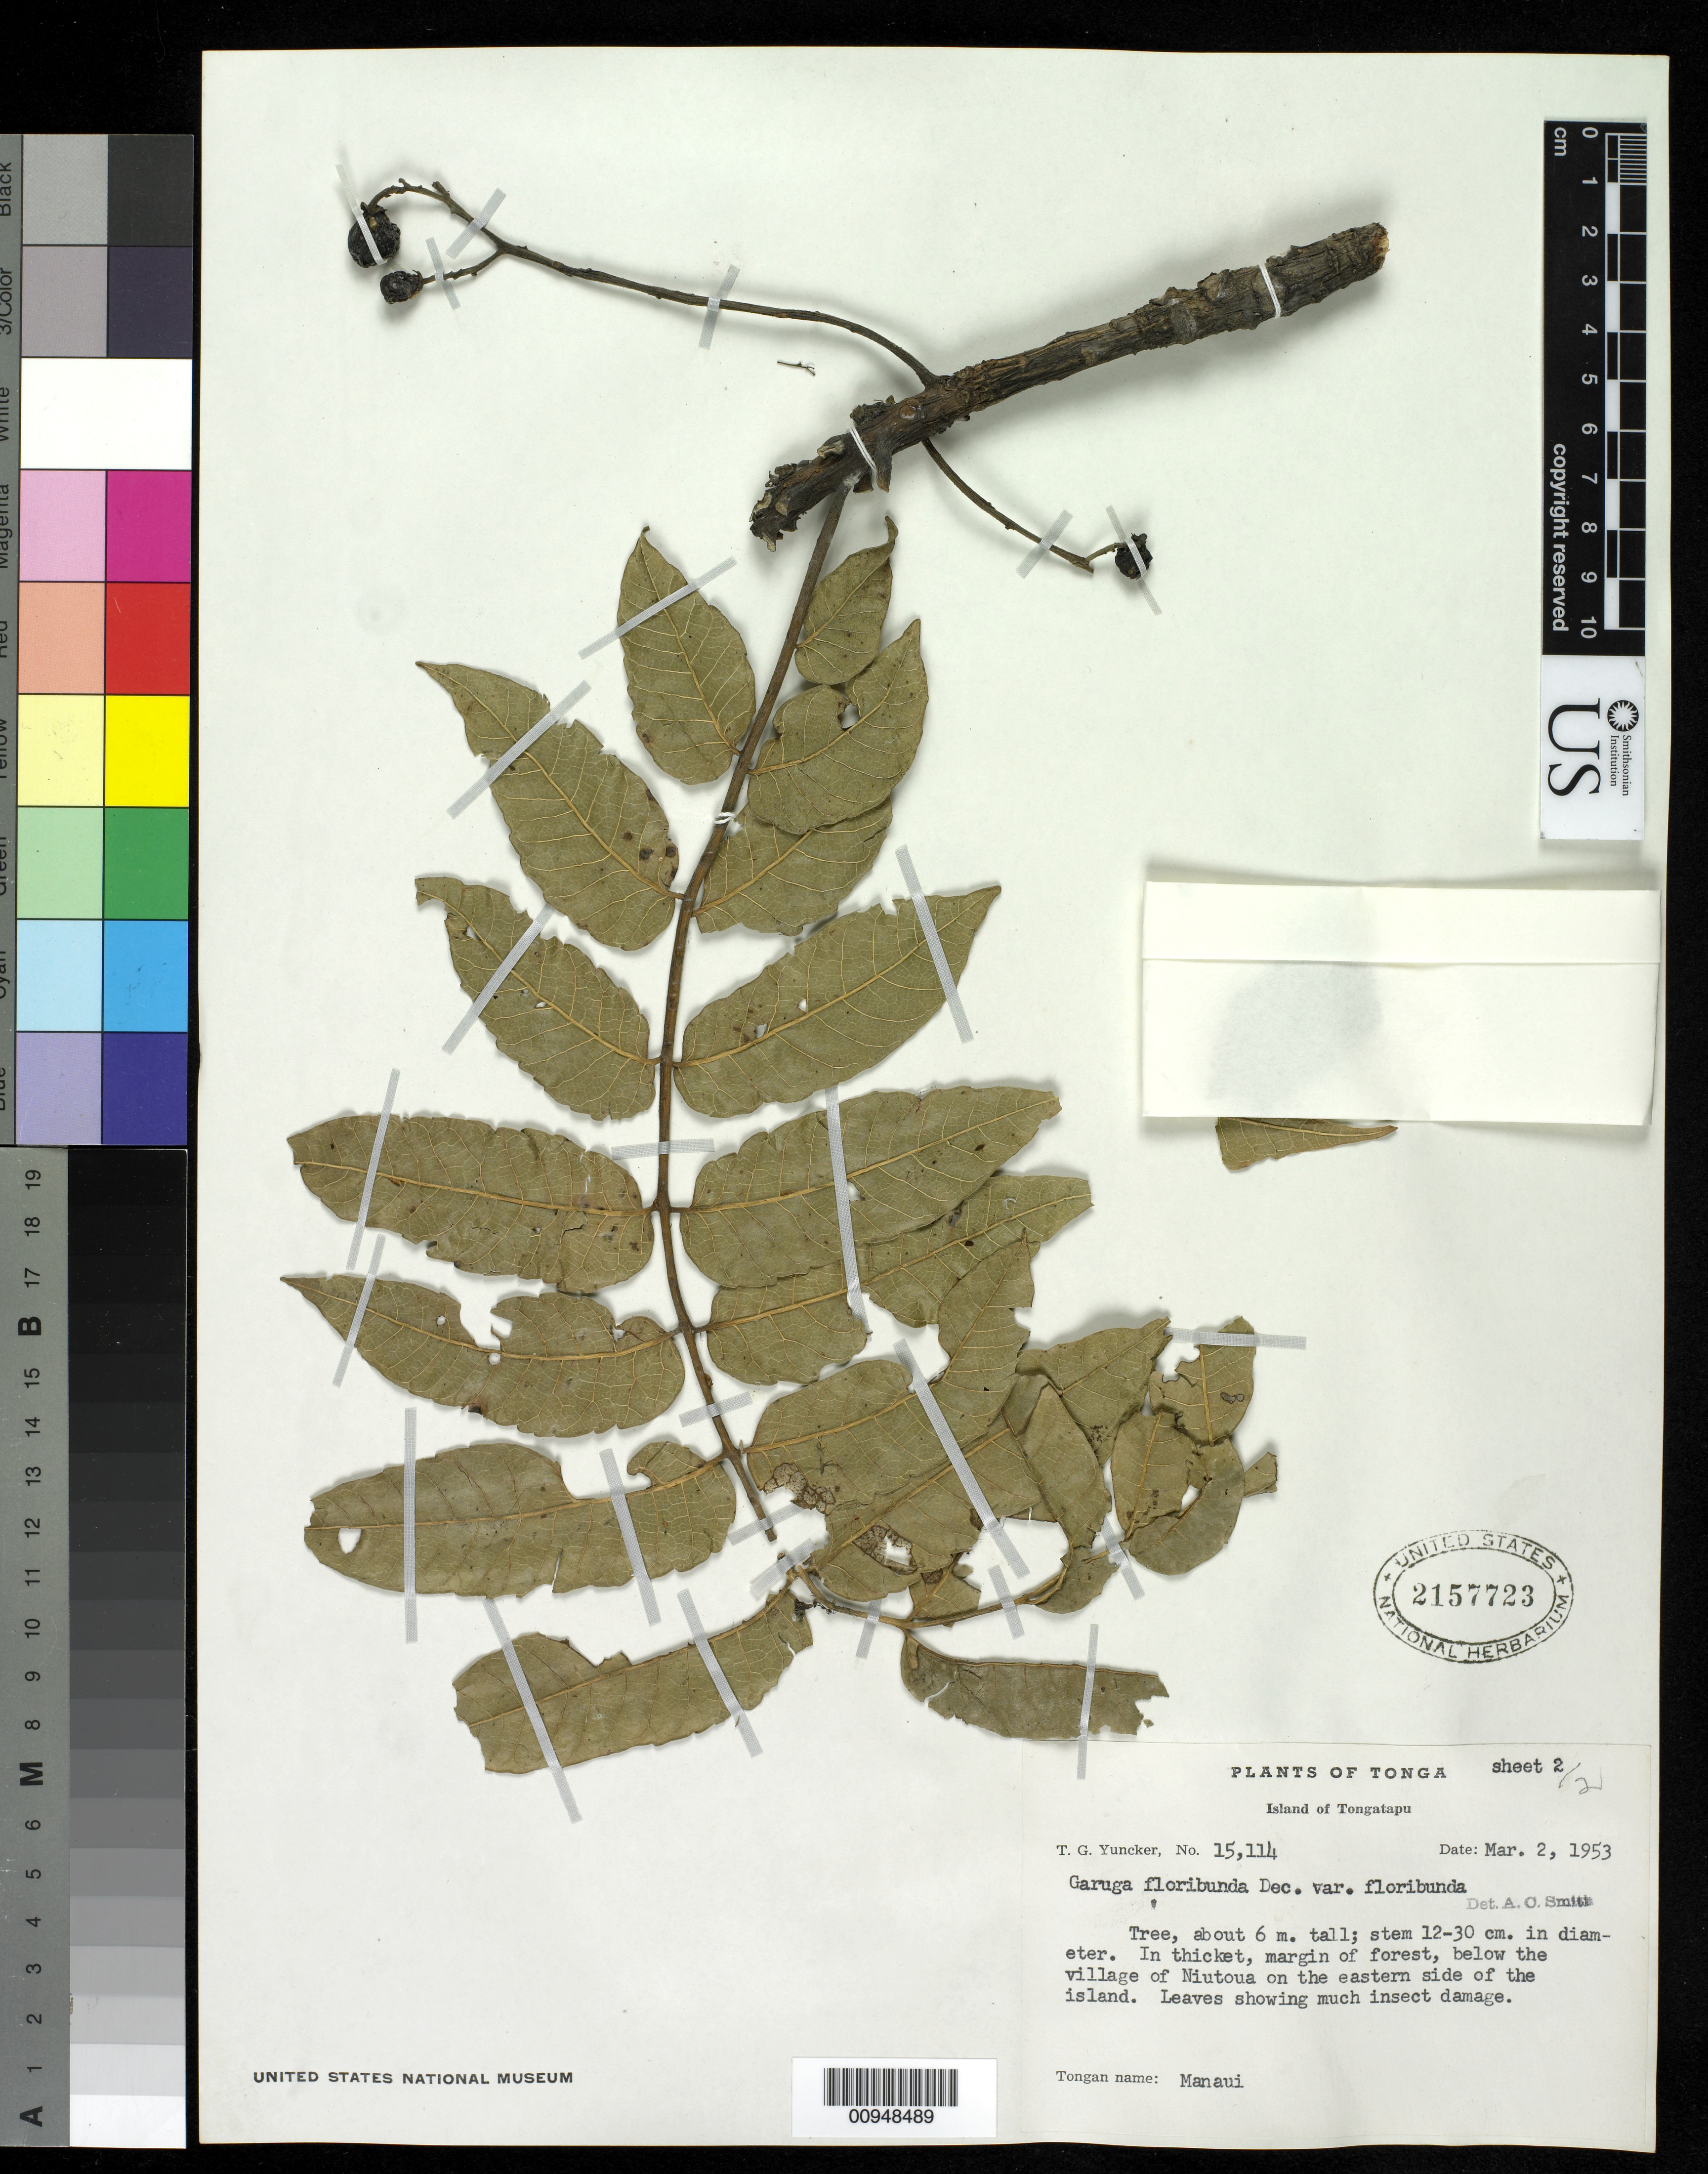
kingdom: Plantae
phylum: Tracheophyta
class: Magnoliopsida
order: Sapindales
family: Burseraceae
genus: Garuga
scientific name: Garuga floribunda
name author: Decne.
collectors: T. G. Yuncker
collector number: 15114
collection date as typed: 02 Mar 1953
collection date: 1953-03-02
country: Tonga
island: Tongatapu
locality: Below the village of Niutoua on the eastern side of the island.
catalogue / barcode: US 2157723